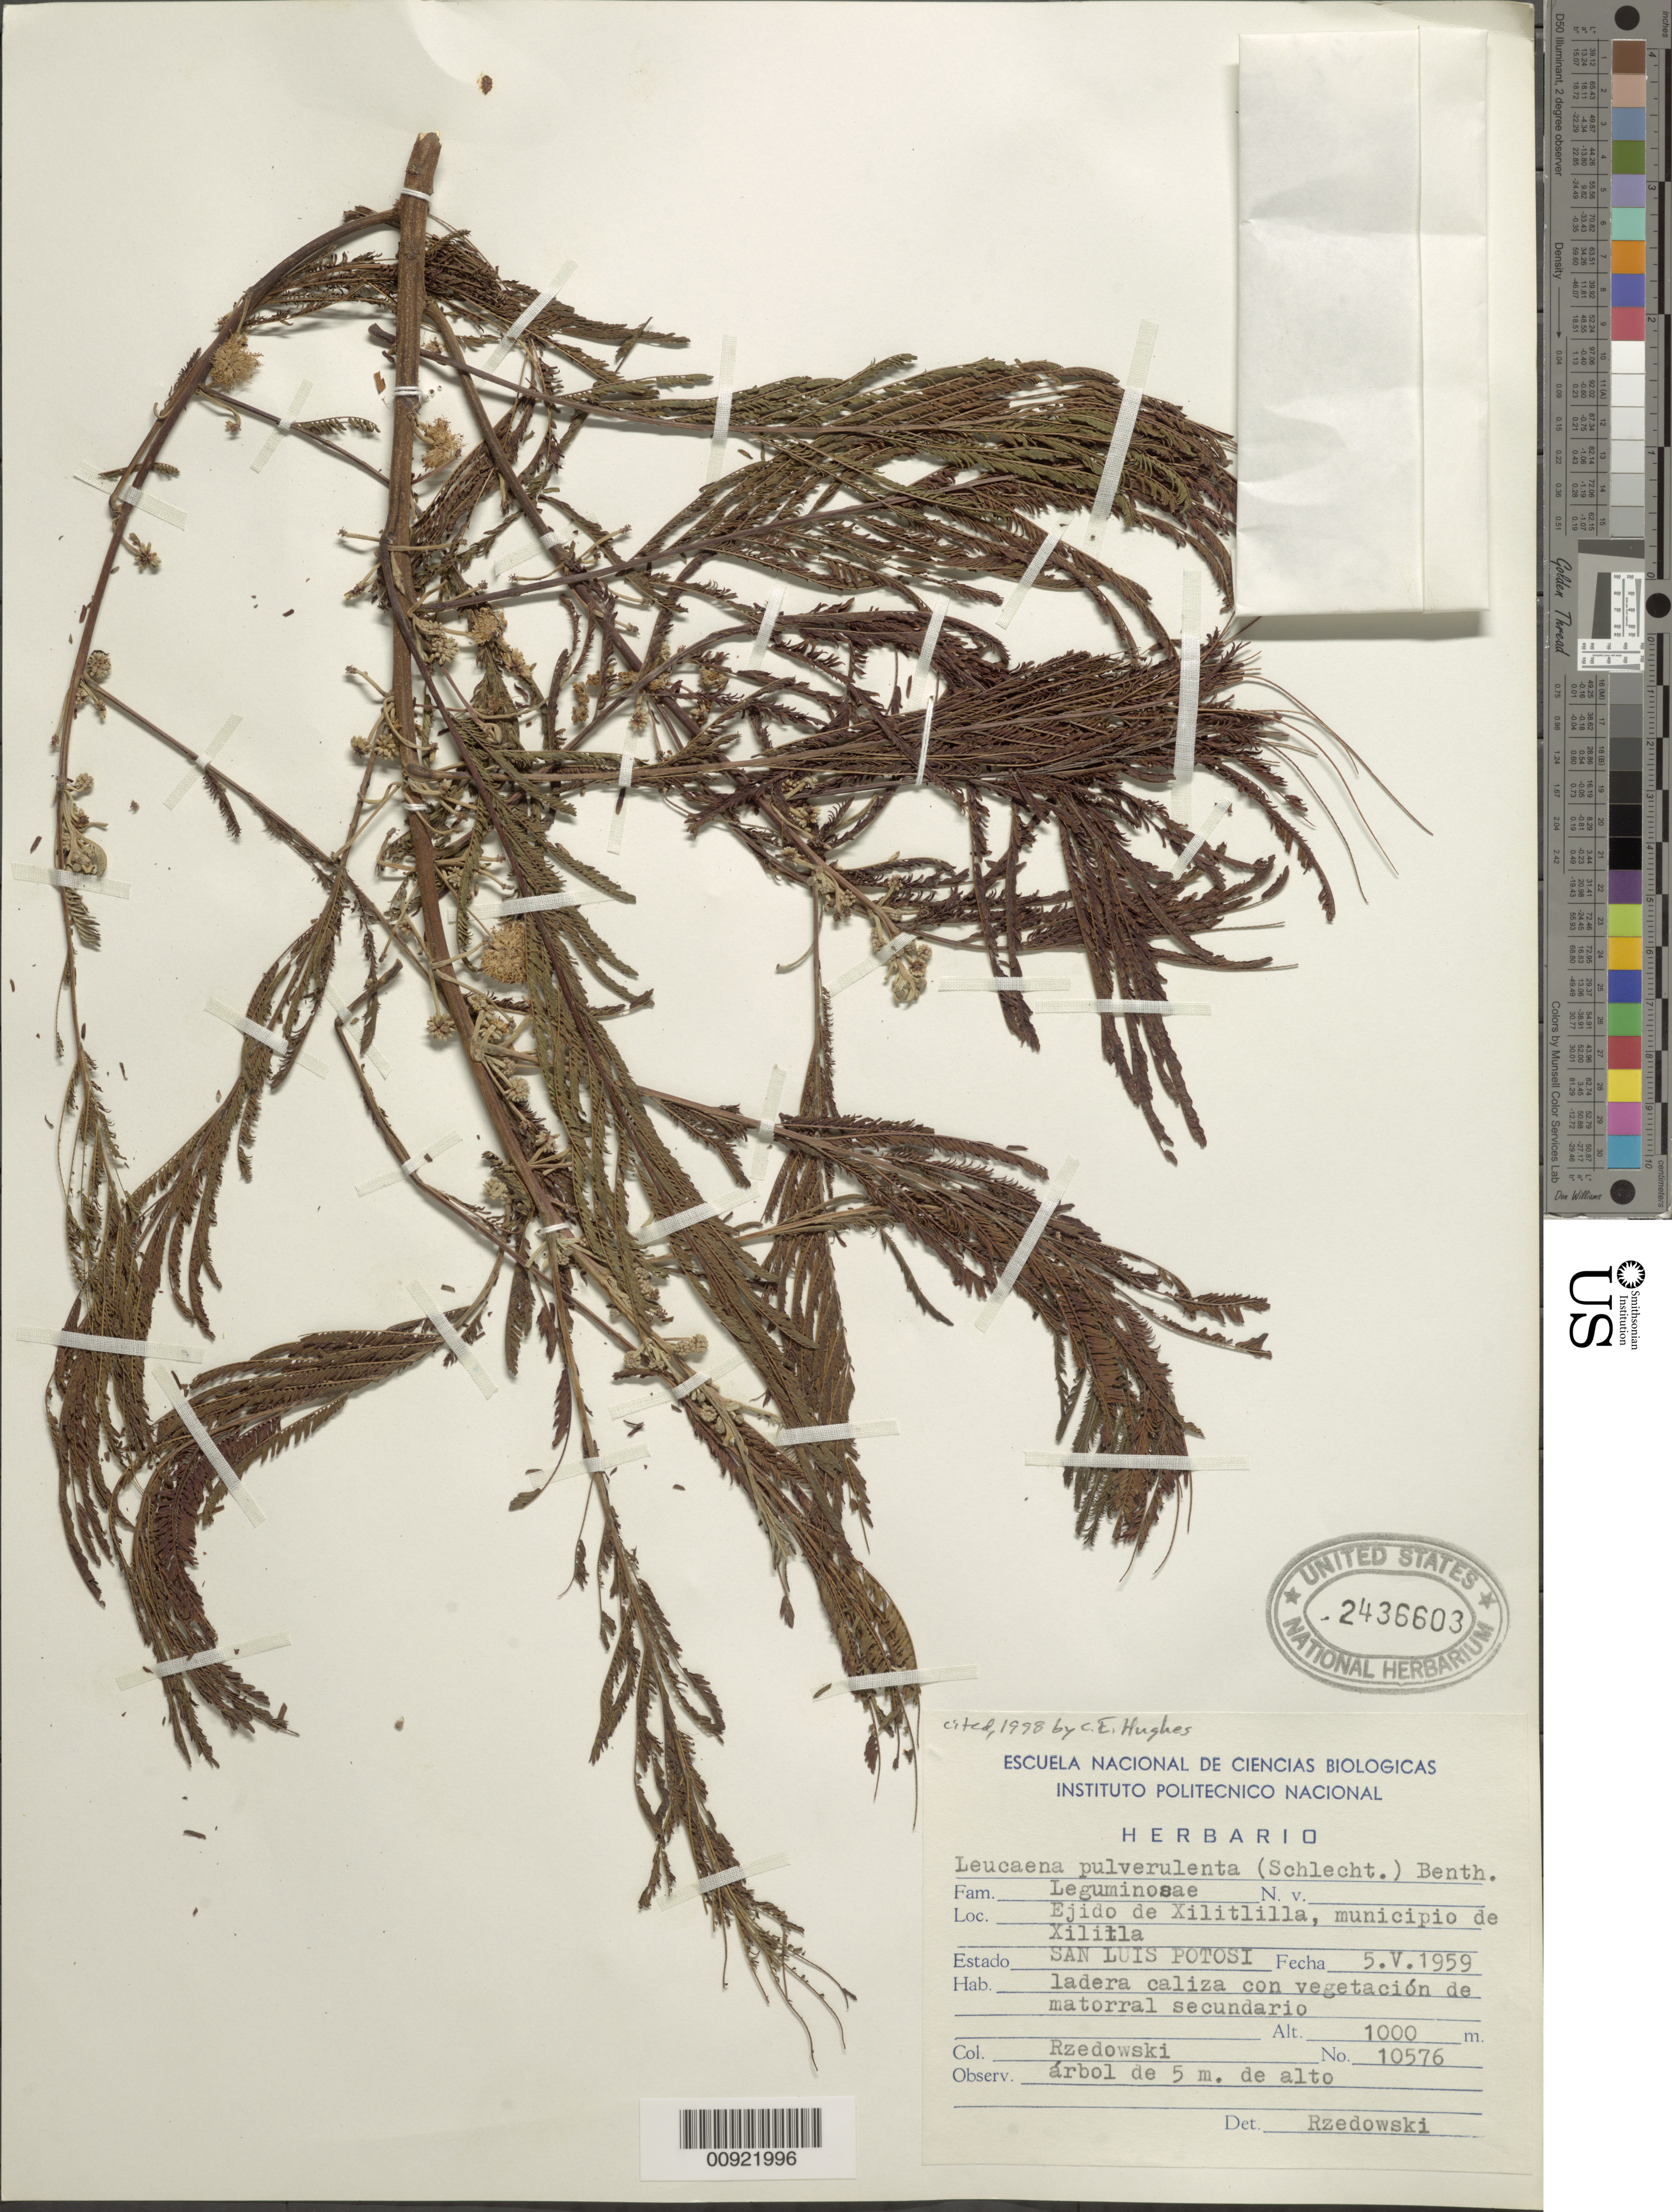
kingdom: Plantae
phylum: Tracheophyta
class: Magnoliopsida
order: Fabales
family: Fabaceae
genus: Leucaena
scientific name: Leucaena pulverulenta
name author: (Schltdl.) Benth.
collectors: J. Rzedowski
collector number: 10576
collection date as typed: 05 May 1959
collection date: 1959-05-05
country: Mexico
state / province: San Luis Potosí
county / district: Xilitla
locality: Ejido de Xilitlilla, municipio of Xilitla, San Luis Potosí.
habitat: Ladera caliza con vegetación de matorral secundario.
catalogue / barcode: US 2436603